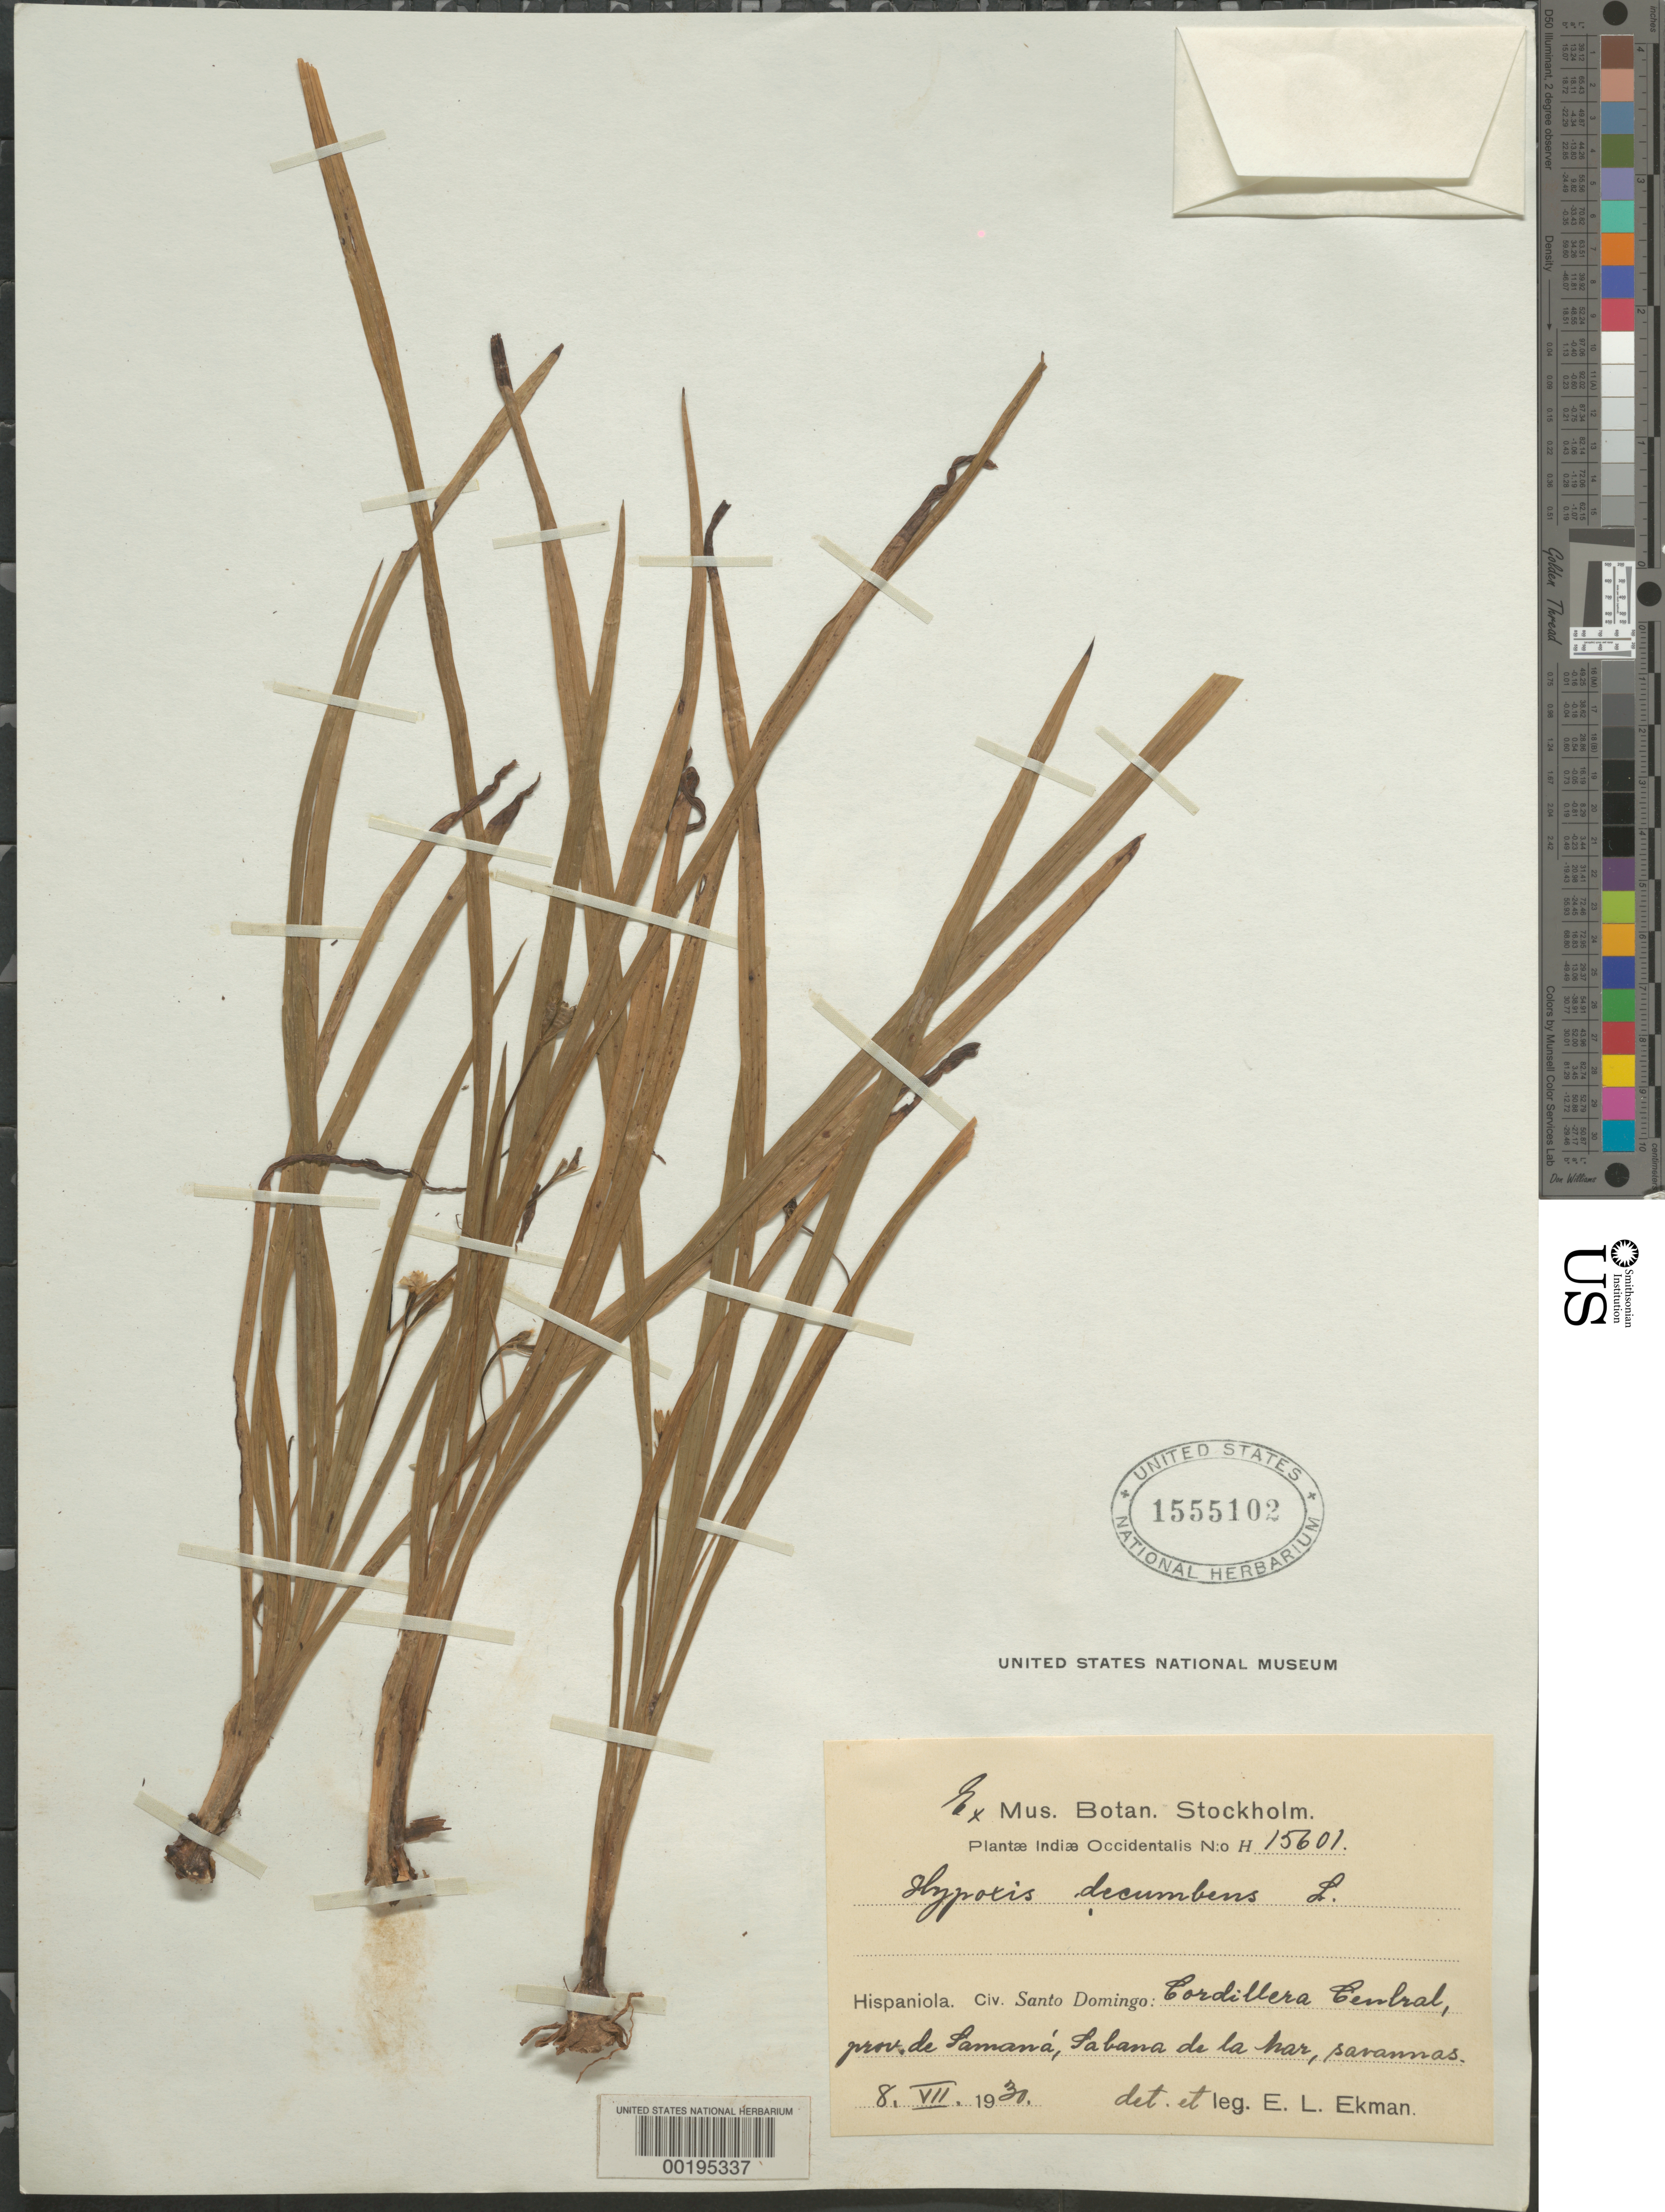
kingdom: Plantae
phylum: Tracheophyta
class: Liliopsida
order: Asparagales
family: Hypoxidaceae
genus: Hypoxis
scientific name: Hypoxis decumbens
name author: L.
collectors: E. L. Ekman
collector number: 15601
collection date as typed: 08 Jul 1930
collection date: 1930-07-08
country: Dominican Republic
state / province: Samaná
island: Hispaniola Island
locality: Sabana de la mar; cordillera central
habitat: Savanna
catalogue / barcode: US 1555102